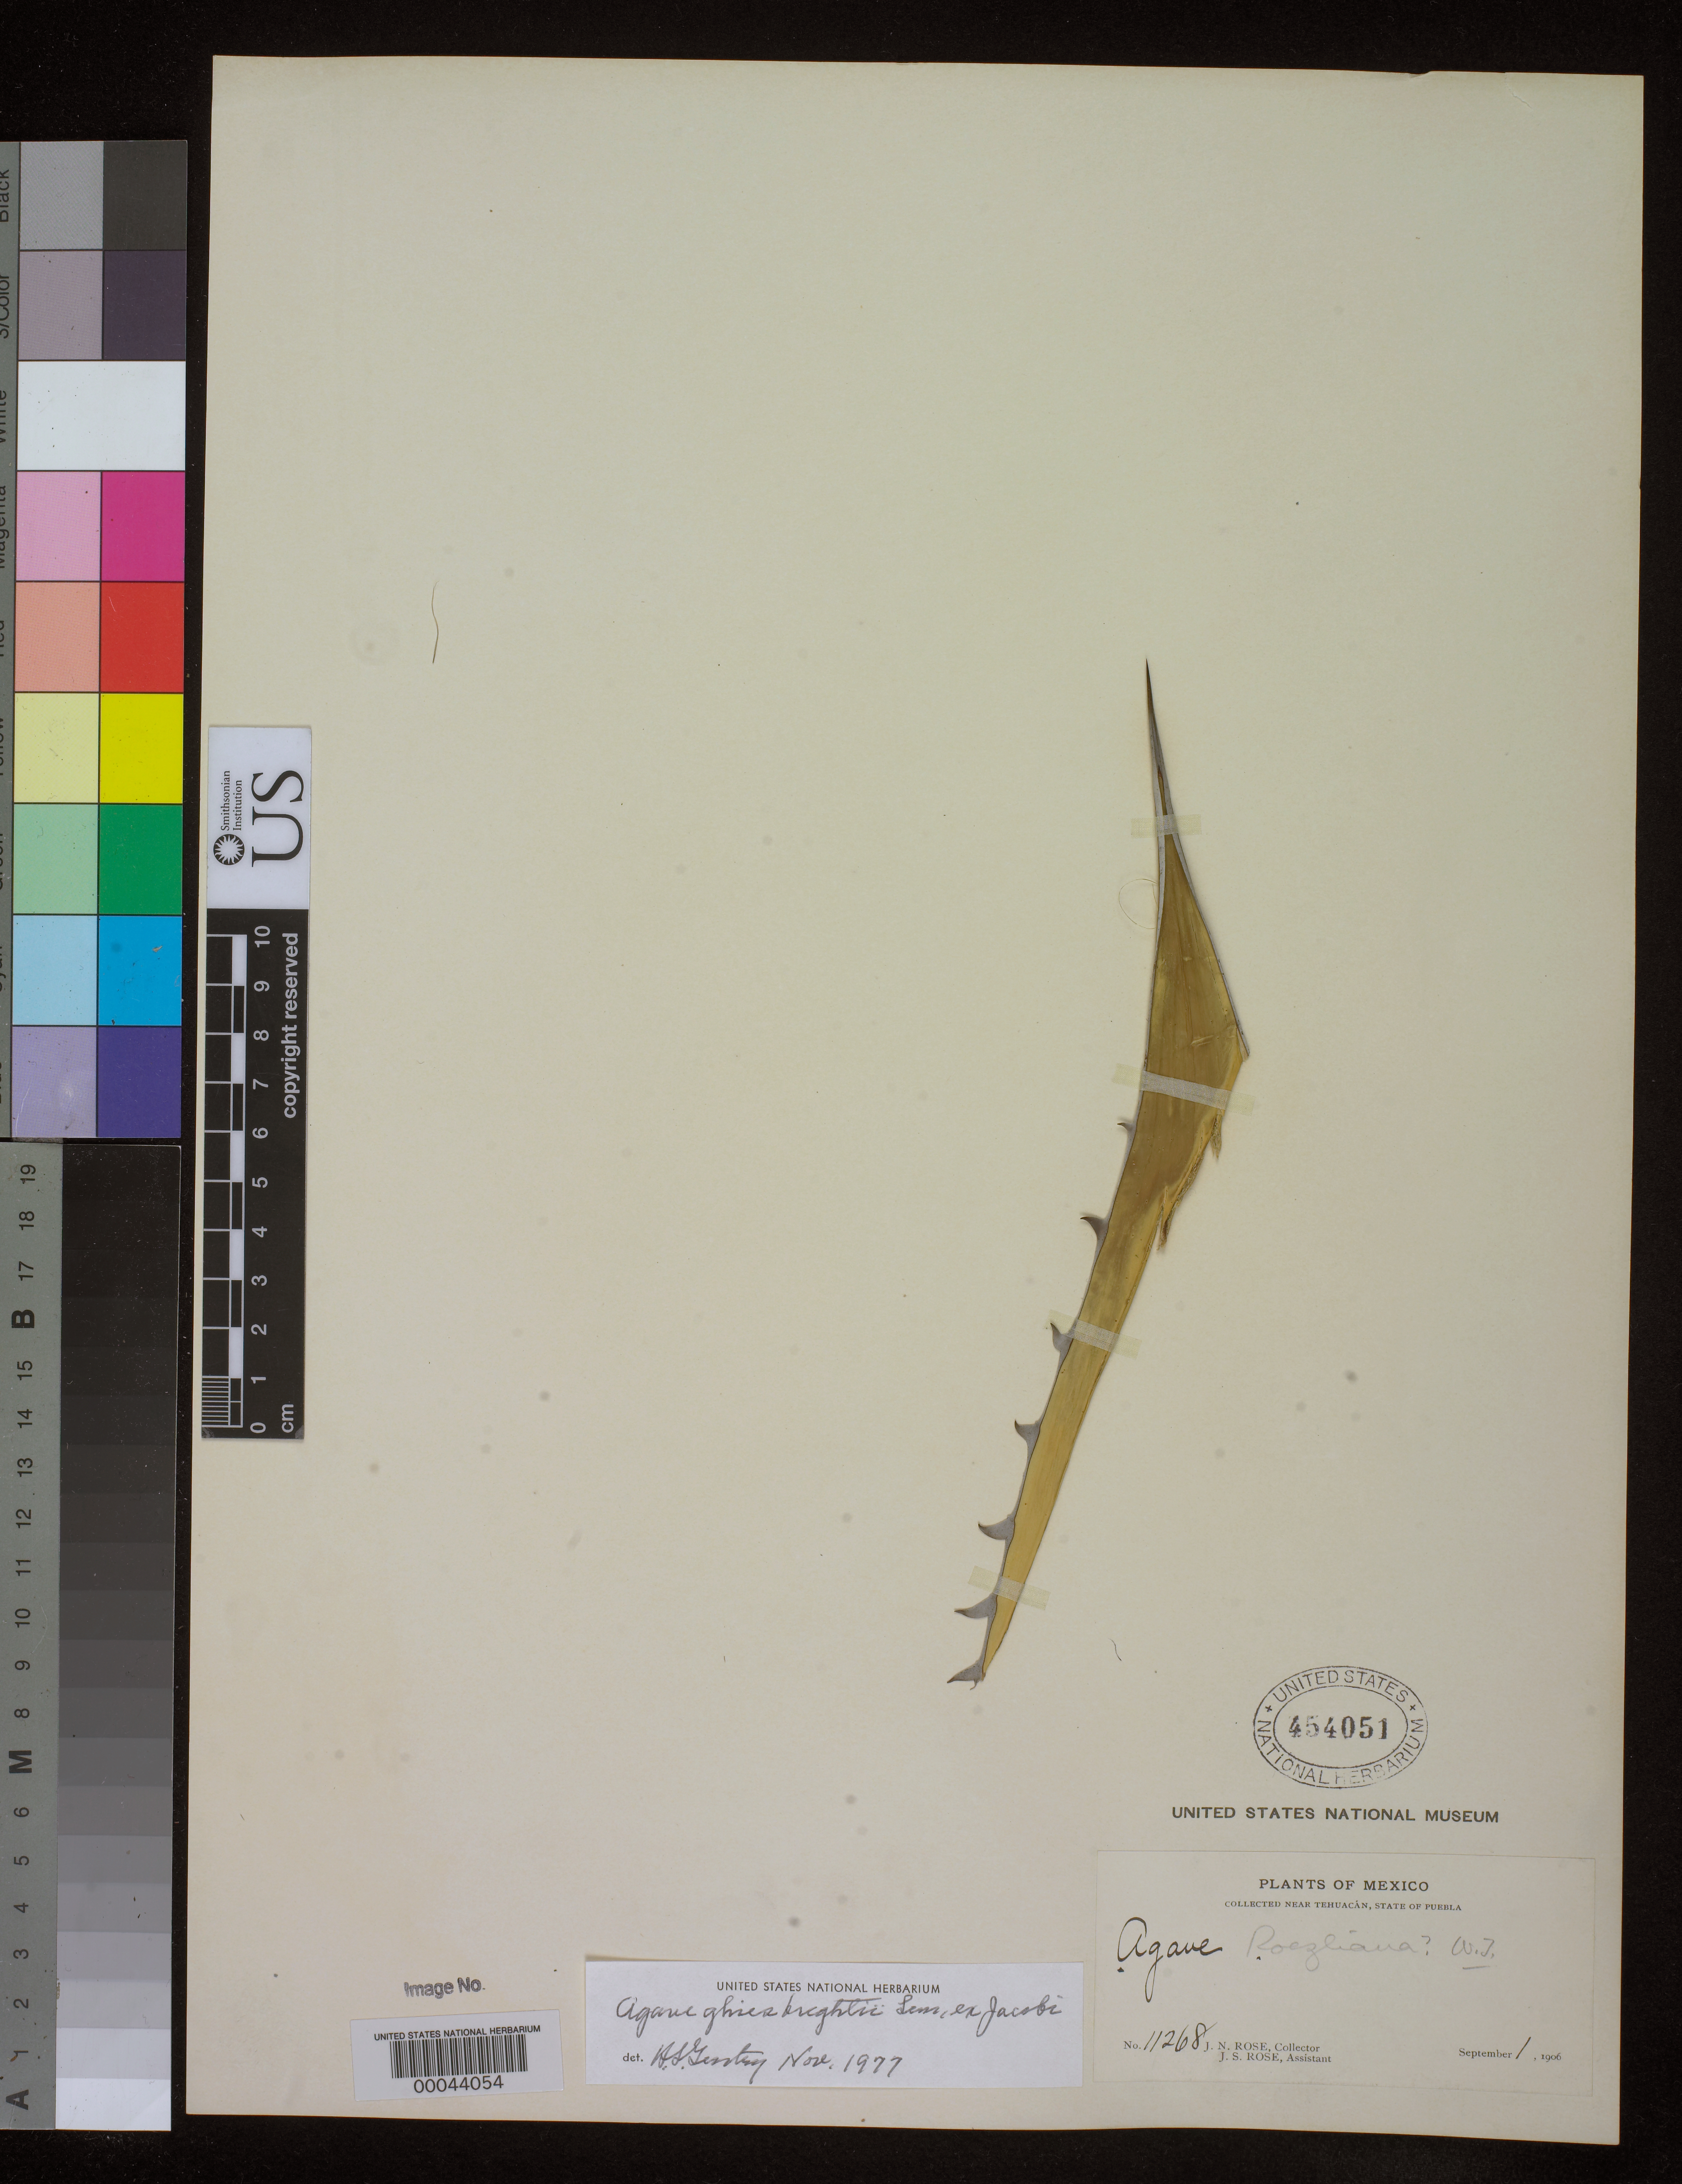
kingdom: Plantae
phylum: Tracheophyta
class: Liliopsida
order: Asparagales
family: Asparagaceae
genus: Agave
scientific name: Agave ghiesbrechtii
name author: K. Koch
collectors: J. N. Rose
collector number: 11268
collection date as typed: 01 Sep 1906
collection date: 1906-09-01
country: Mexico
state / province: Puebla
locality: Near Tehuacan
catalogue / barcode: US 454051